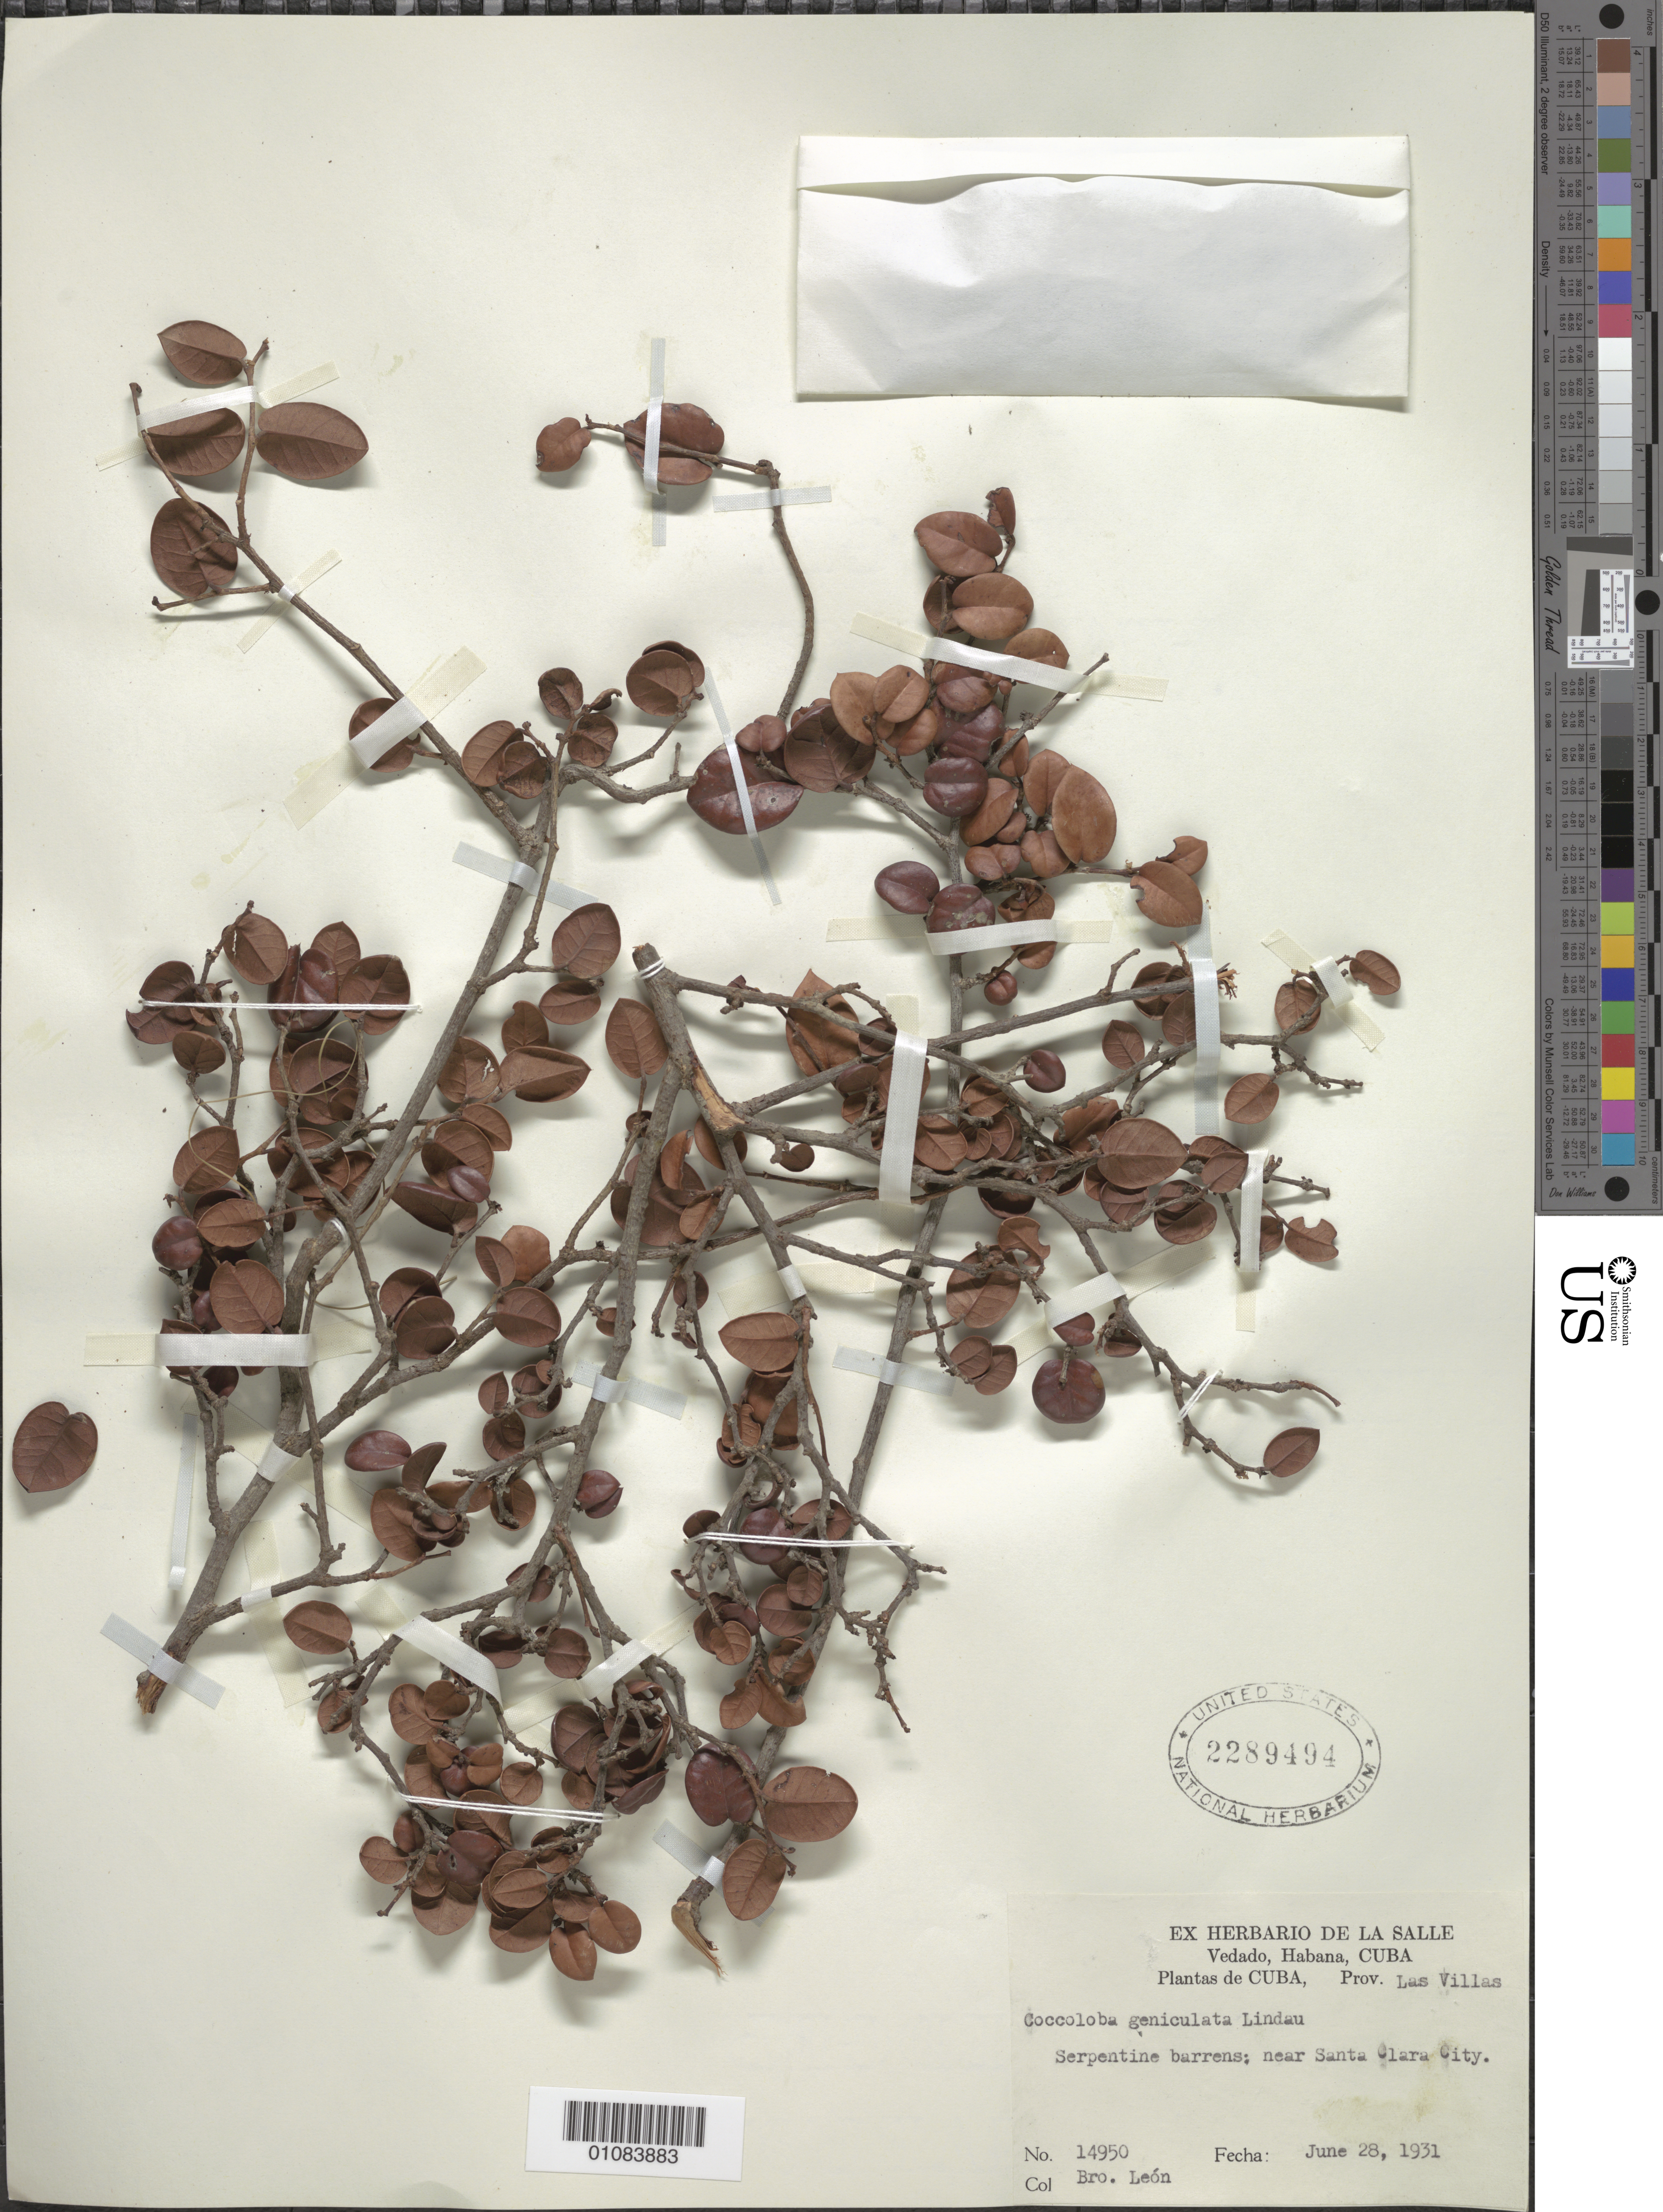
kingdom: Plantae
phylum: Tracheophyta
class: Magnoliopsida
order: Caryophyllales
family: Polygonaceae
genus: Coccoloba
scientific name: Coccoloba geniculata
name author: Lindau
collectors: Bro. León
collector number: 14950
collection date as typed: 28 Jun 1931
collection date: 1931-06-28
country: Cuba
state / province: Villa Clara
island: Cuba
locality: Near Santa Clara City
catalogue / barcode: US 2289494